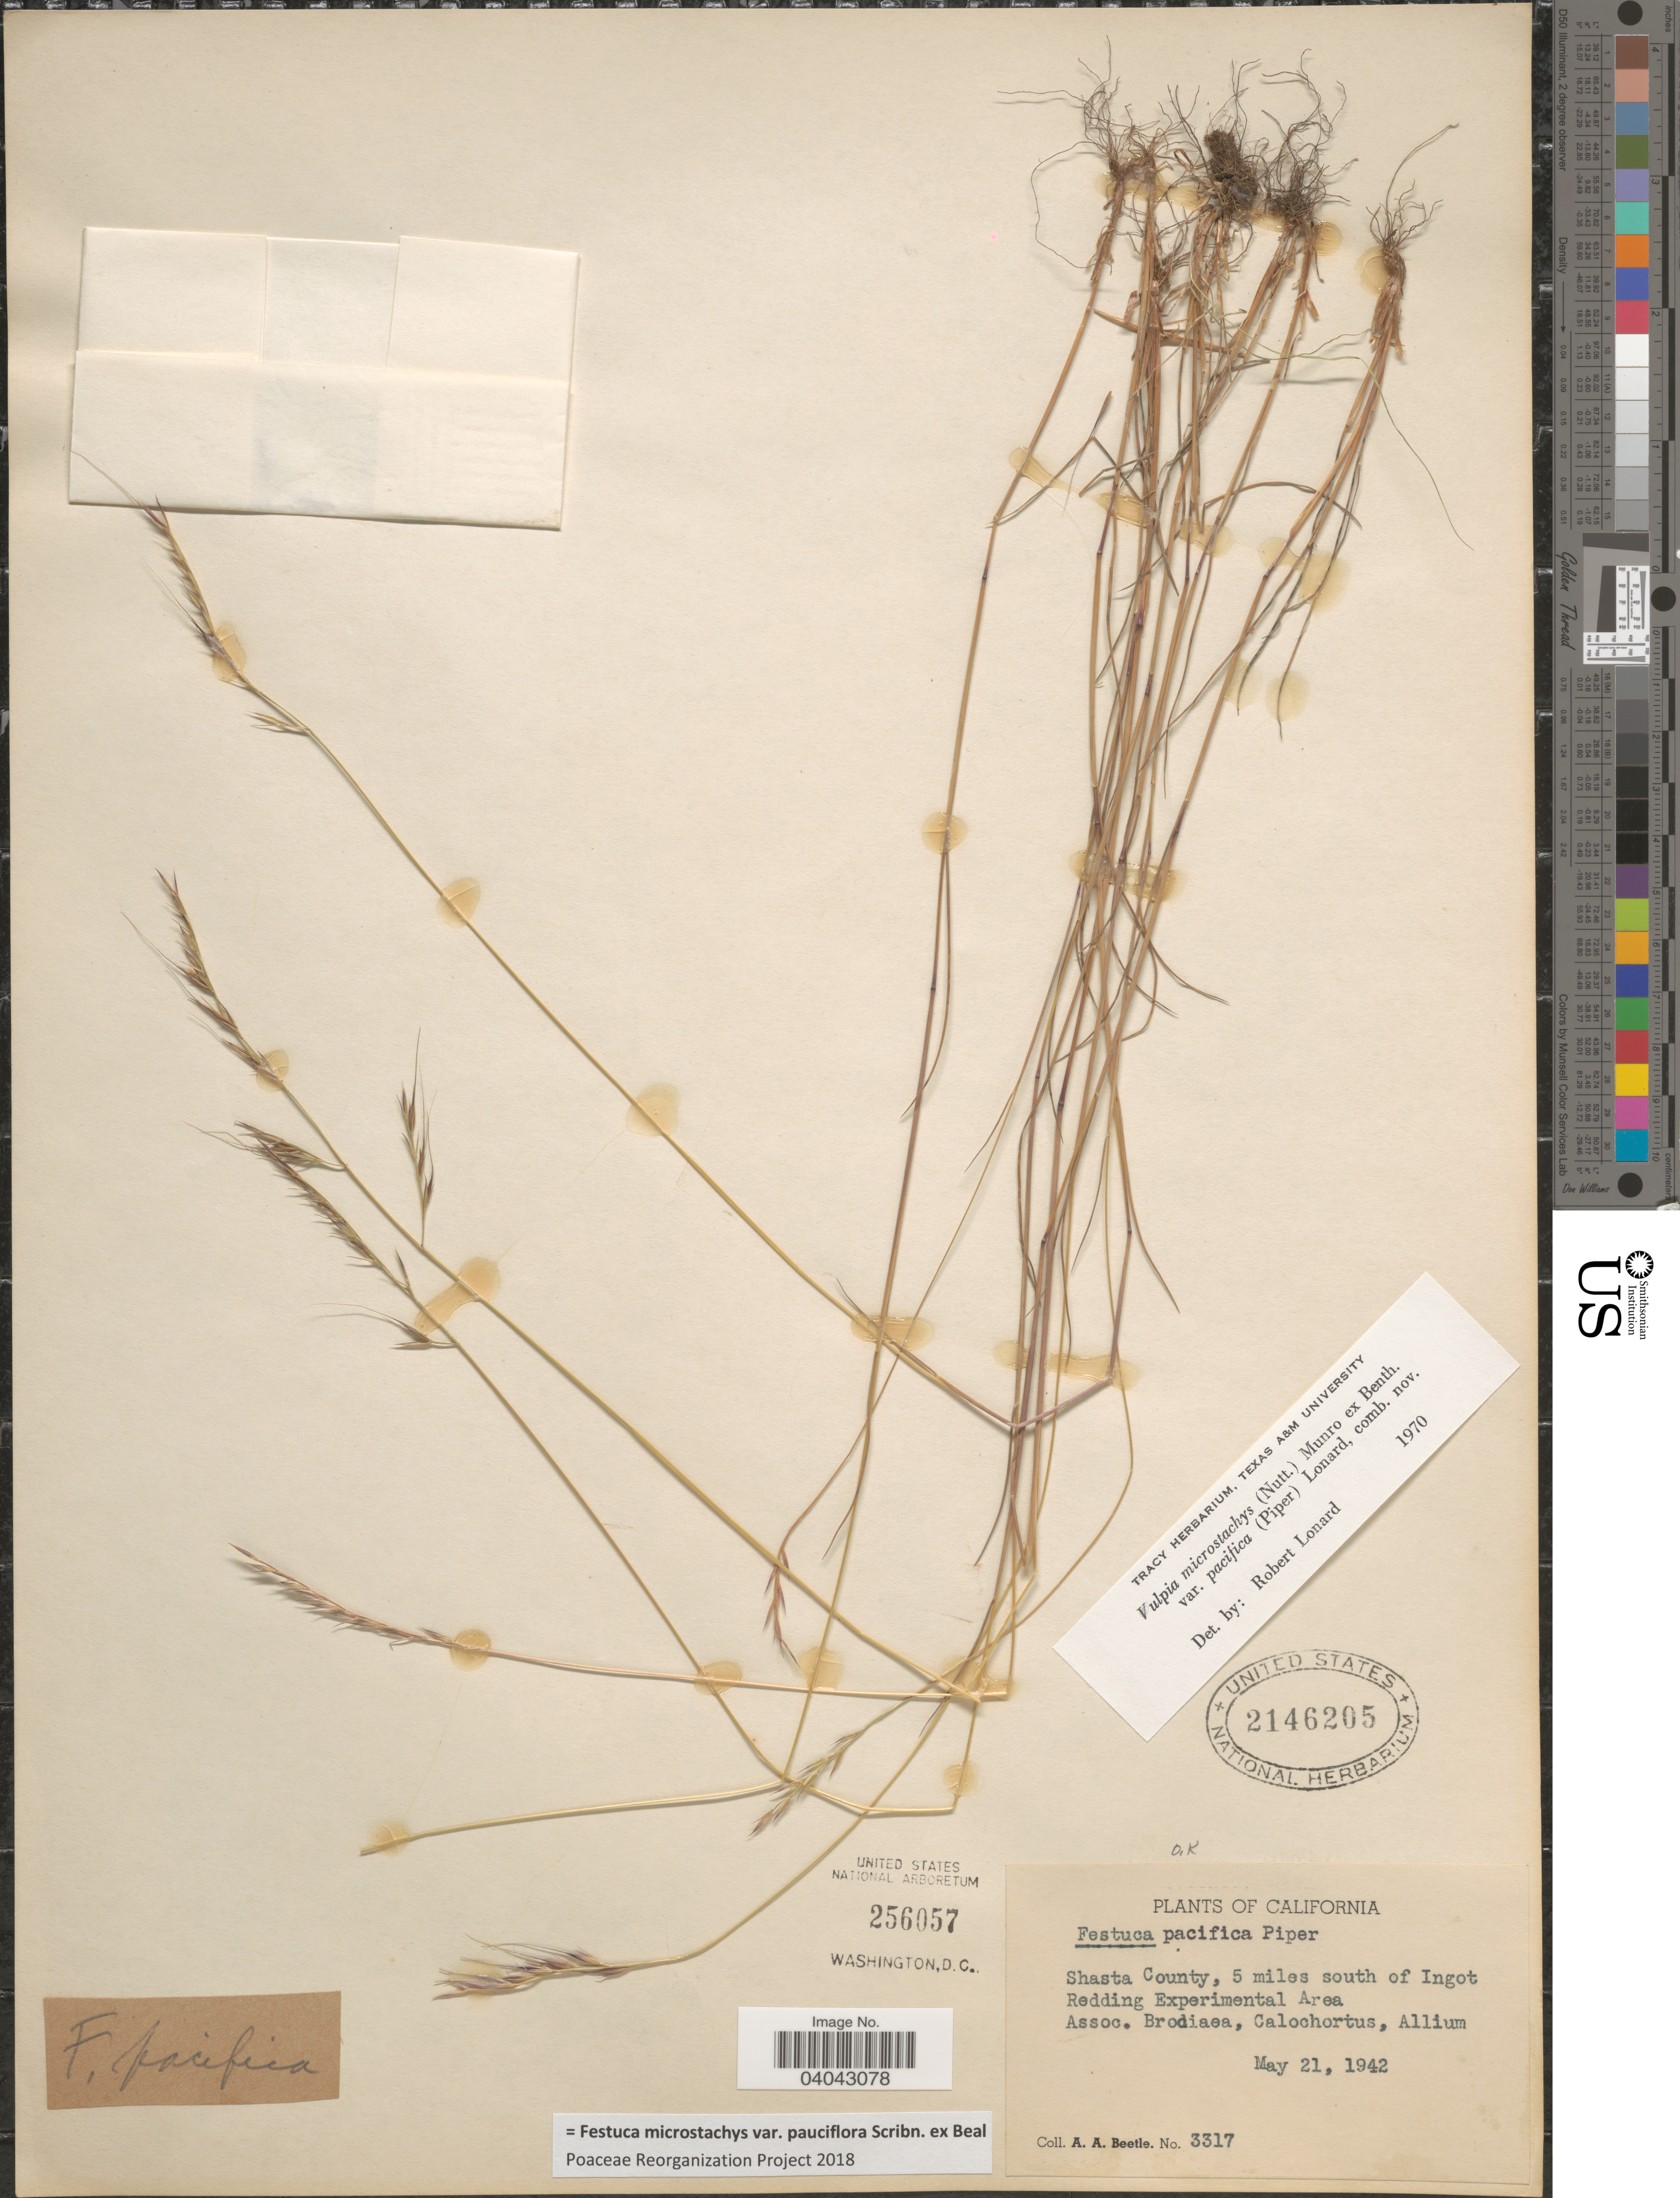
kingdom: Plantae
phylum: Tracheophyta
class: Liliopsida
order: Poales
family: Poaceae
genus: Festuca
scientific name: Festuca microstachys var. pauciflora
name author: Scribn. ex W.J. Beal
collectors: A. A. Beetle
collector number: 3317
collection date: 1942-05-21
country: United States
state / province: California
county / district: Shasta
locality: Shasta County, 5 miles south of Ingot Redding Experimental Area.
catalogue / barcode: US 2146205